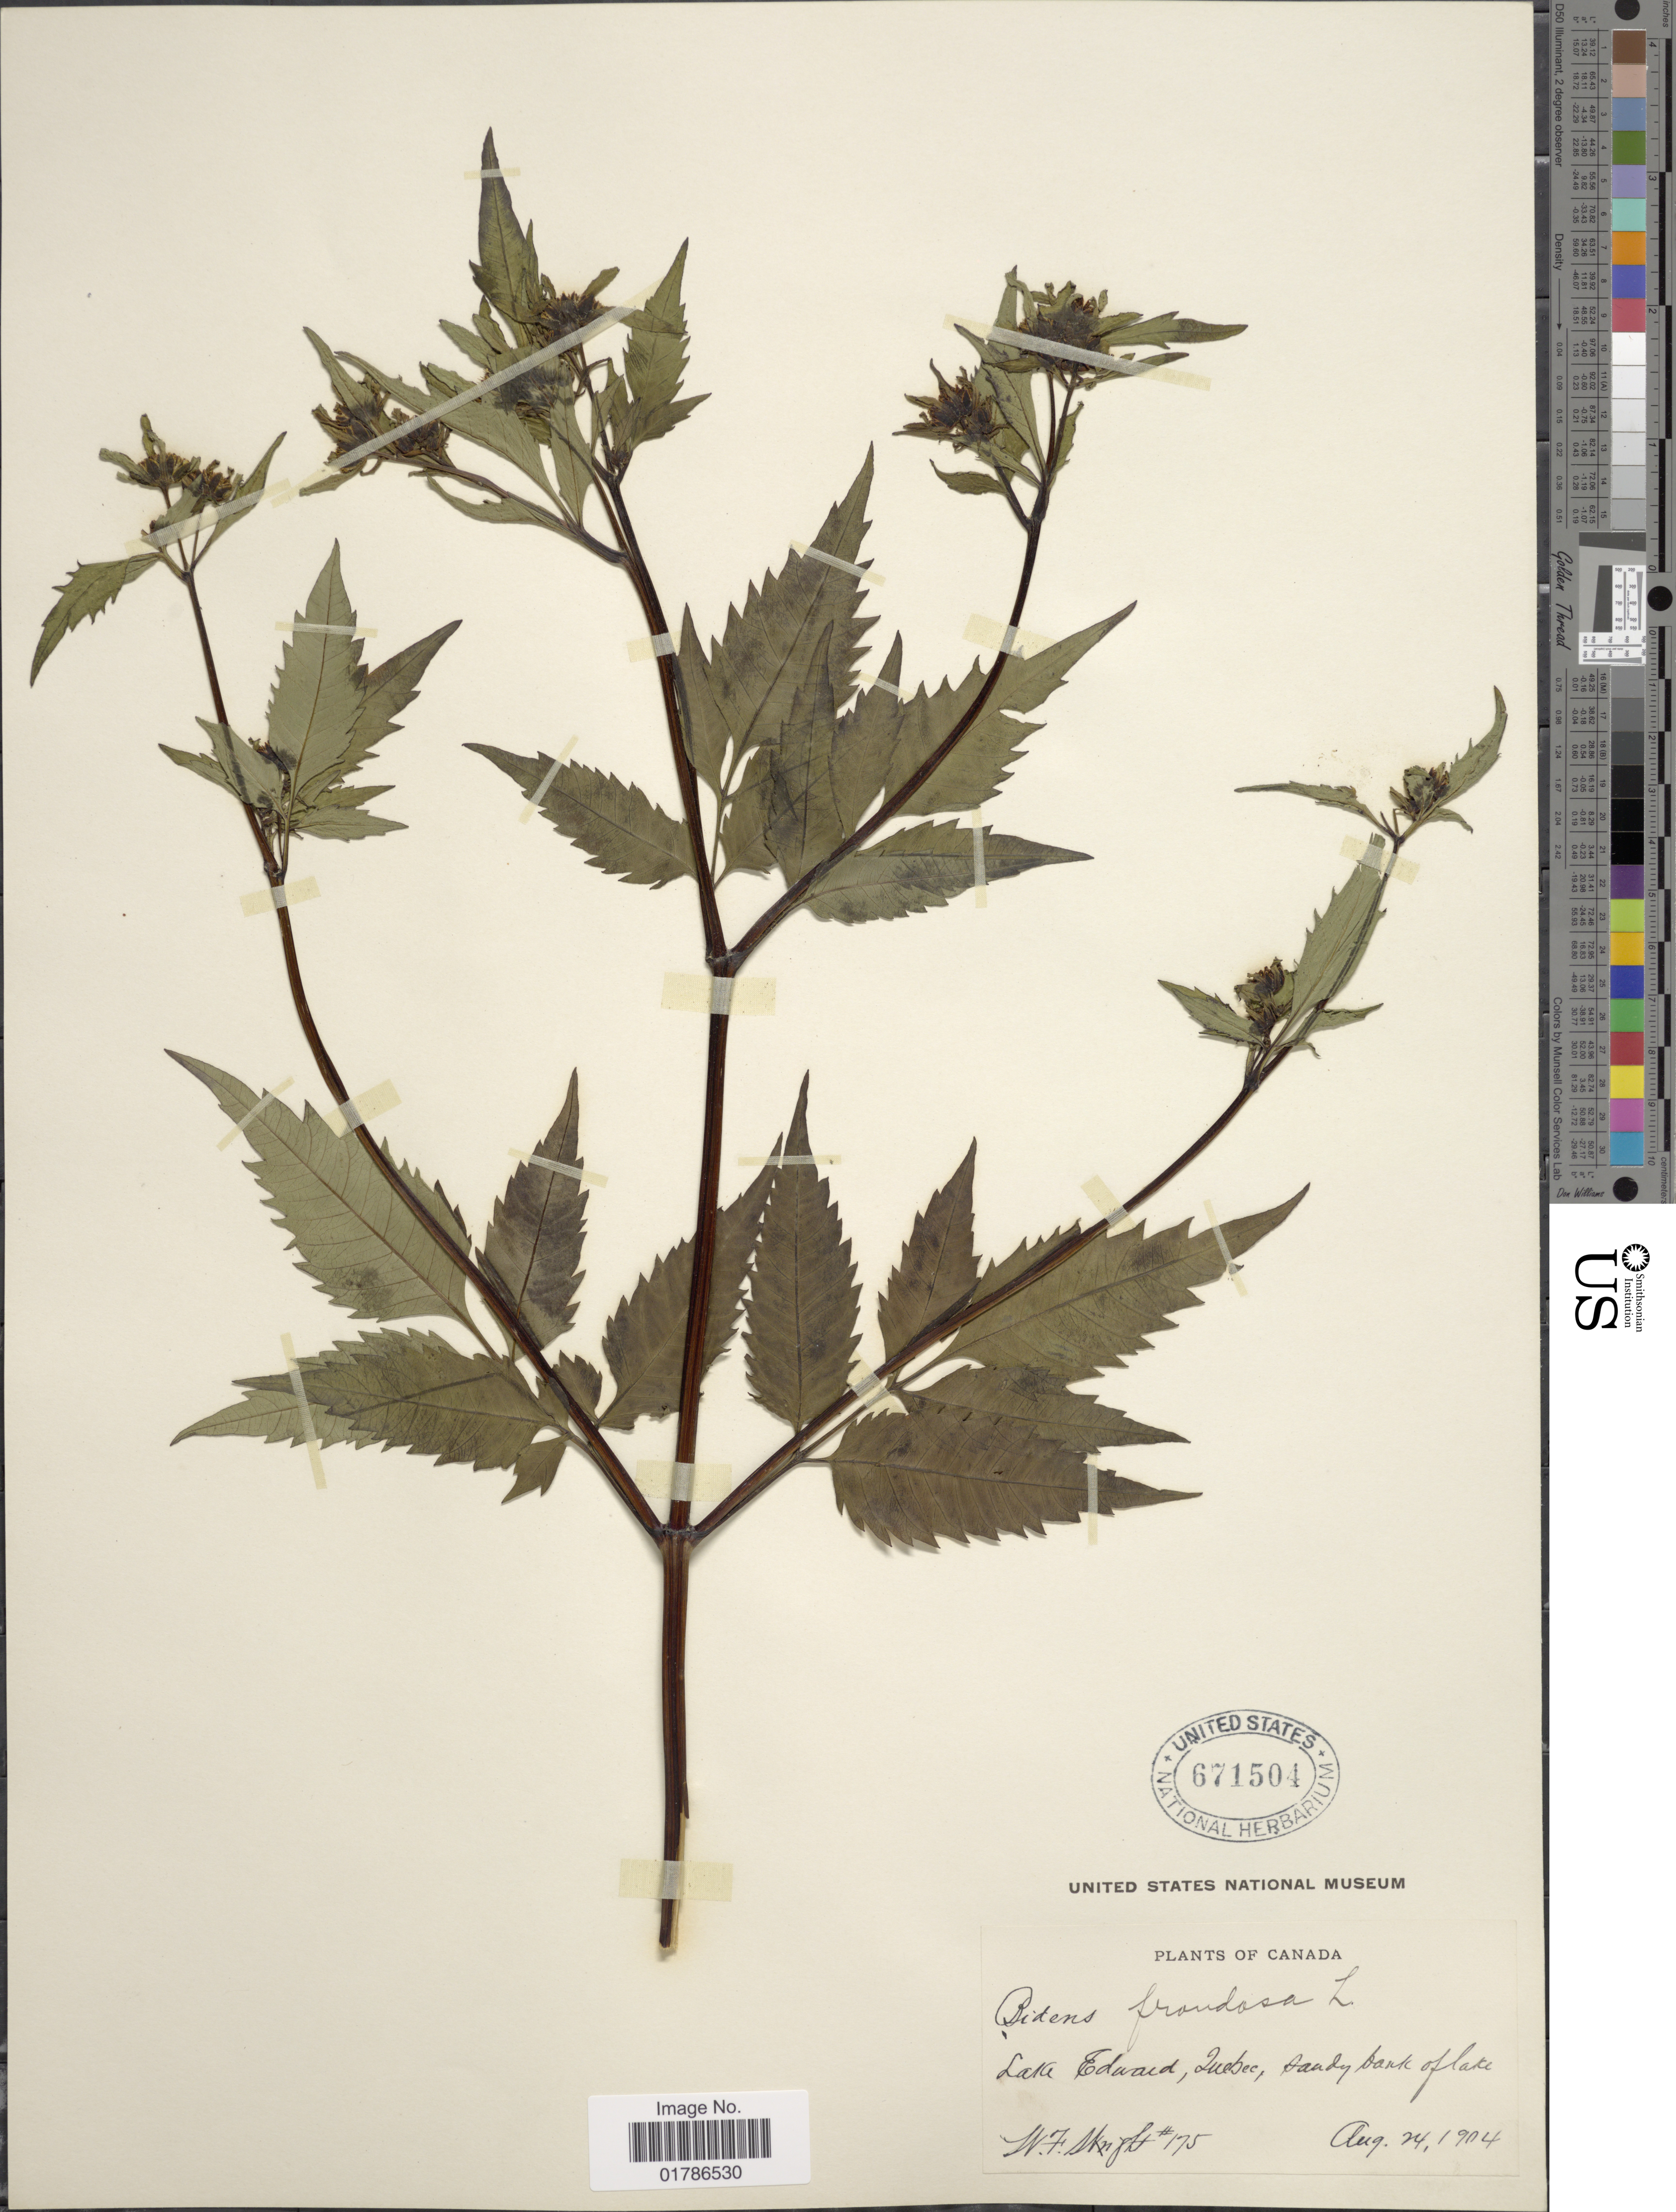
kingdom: Plantae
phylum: Tracheophyta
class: Magnoliopsida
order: Asterales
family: Asteraceae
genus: Bidens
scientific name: Bidens frondosa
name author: L.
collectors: W. F. Wright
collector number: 175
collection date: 1904-08-24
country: Canada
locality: Lake Edward, Quebec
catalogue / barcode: US 671504